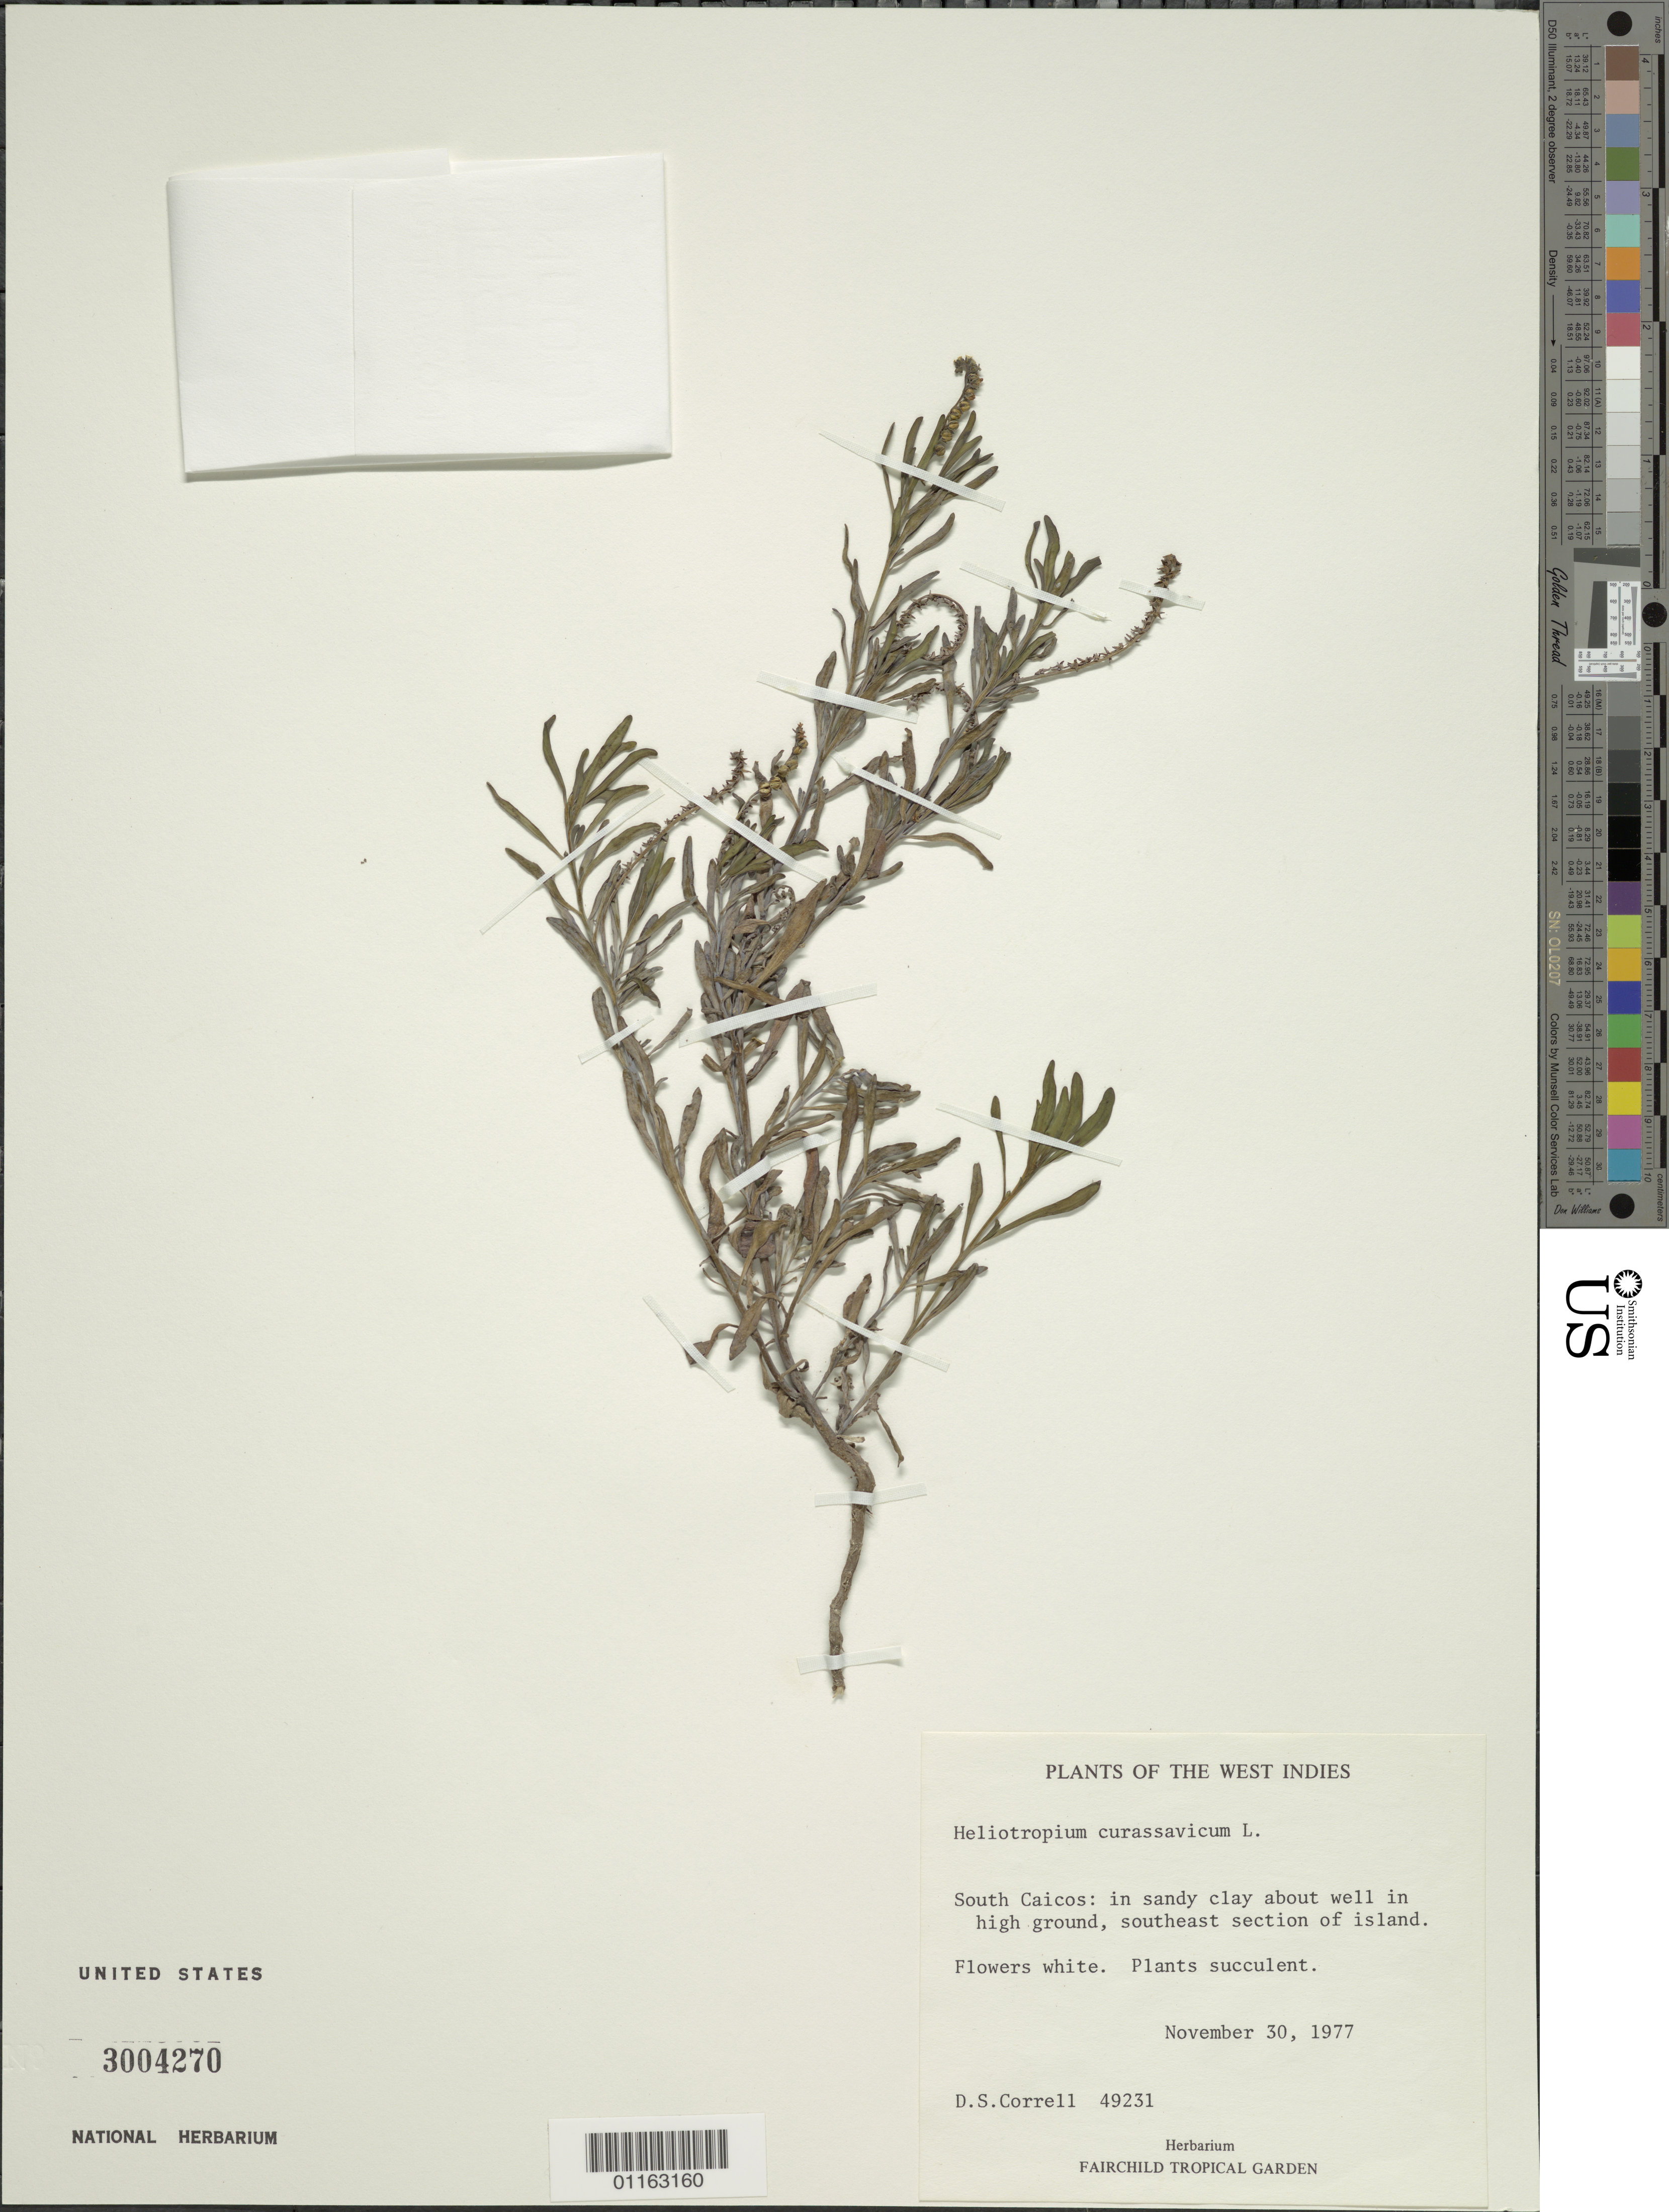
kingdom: Plantae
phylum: Tracheophyta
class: Magnoliopsida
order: Boraginales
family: Heliotropiaceae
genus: Heliotropium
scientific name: Heliotropium curassavicum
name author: L.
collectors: D. S. Correll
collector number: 49231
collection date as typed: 30 Nov 1977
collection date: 1977-11-30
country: Turks and Caicos Islands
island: South Caicos I.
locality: In sandy clay about well in high grounds, SE section of island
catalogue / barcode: US 3004270